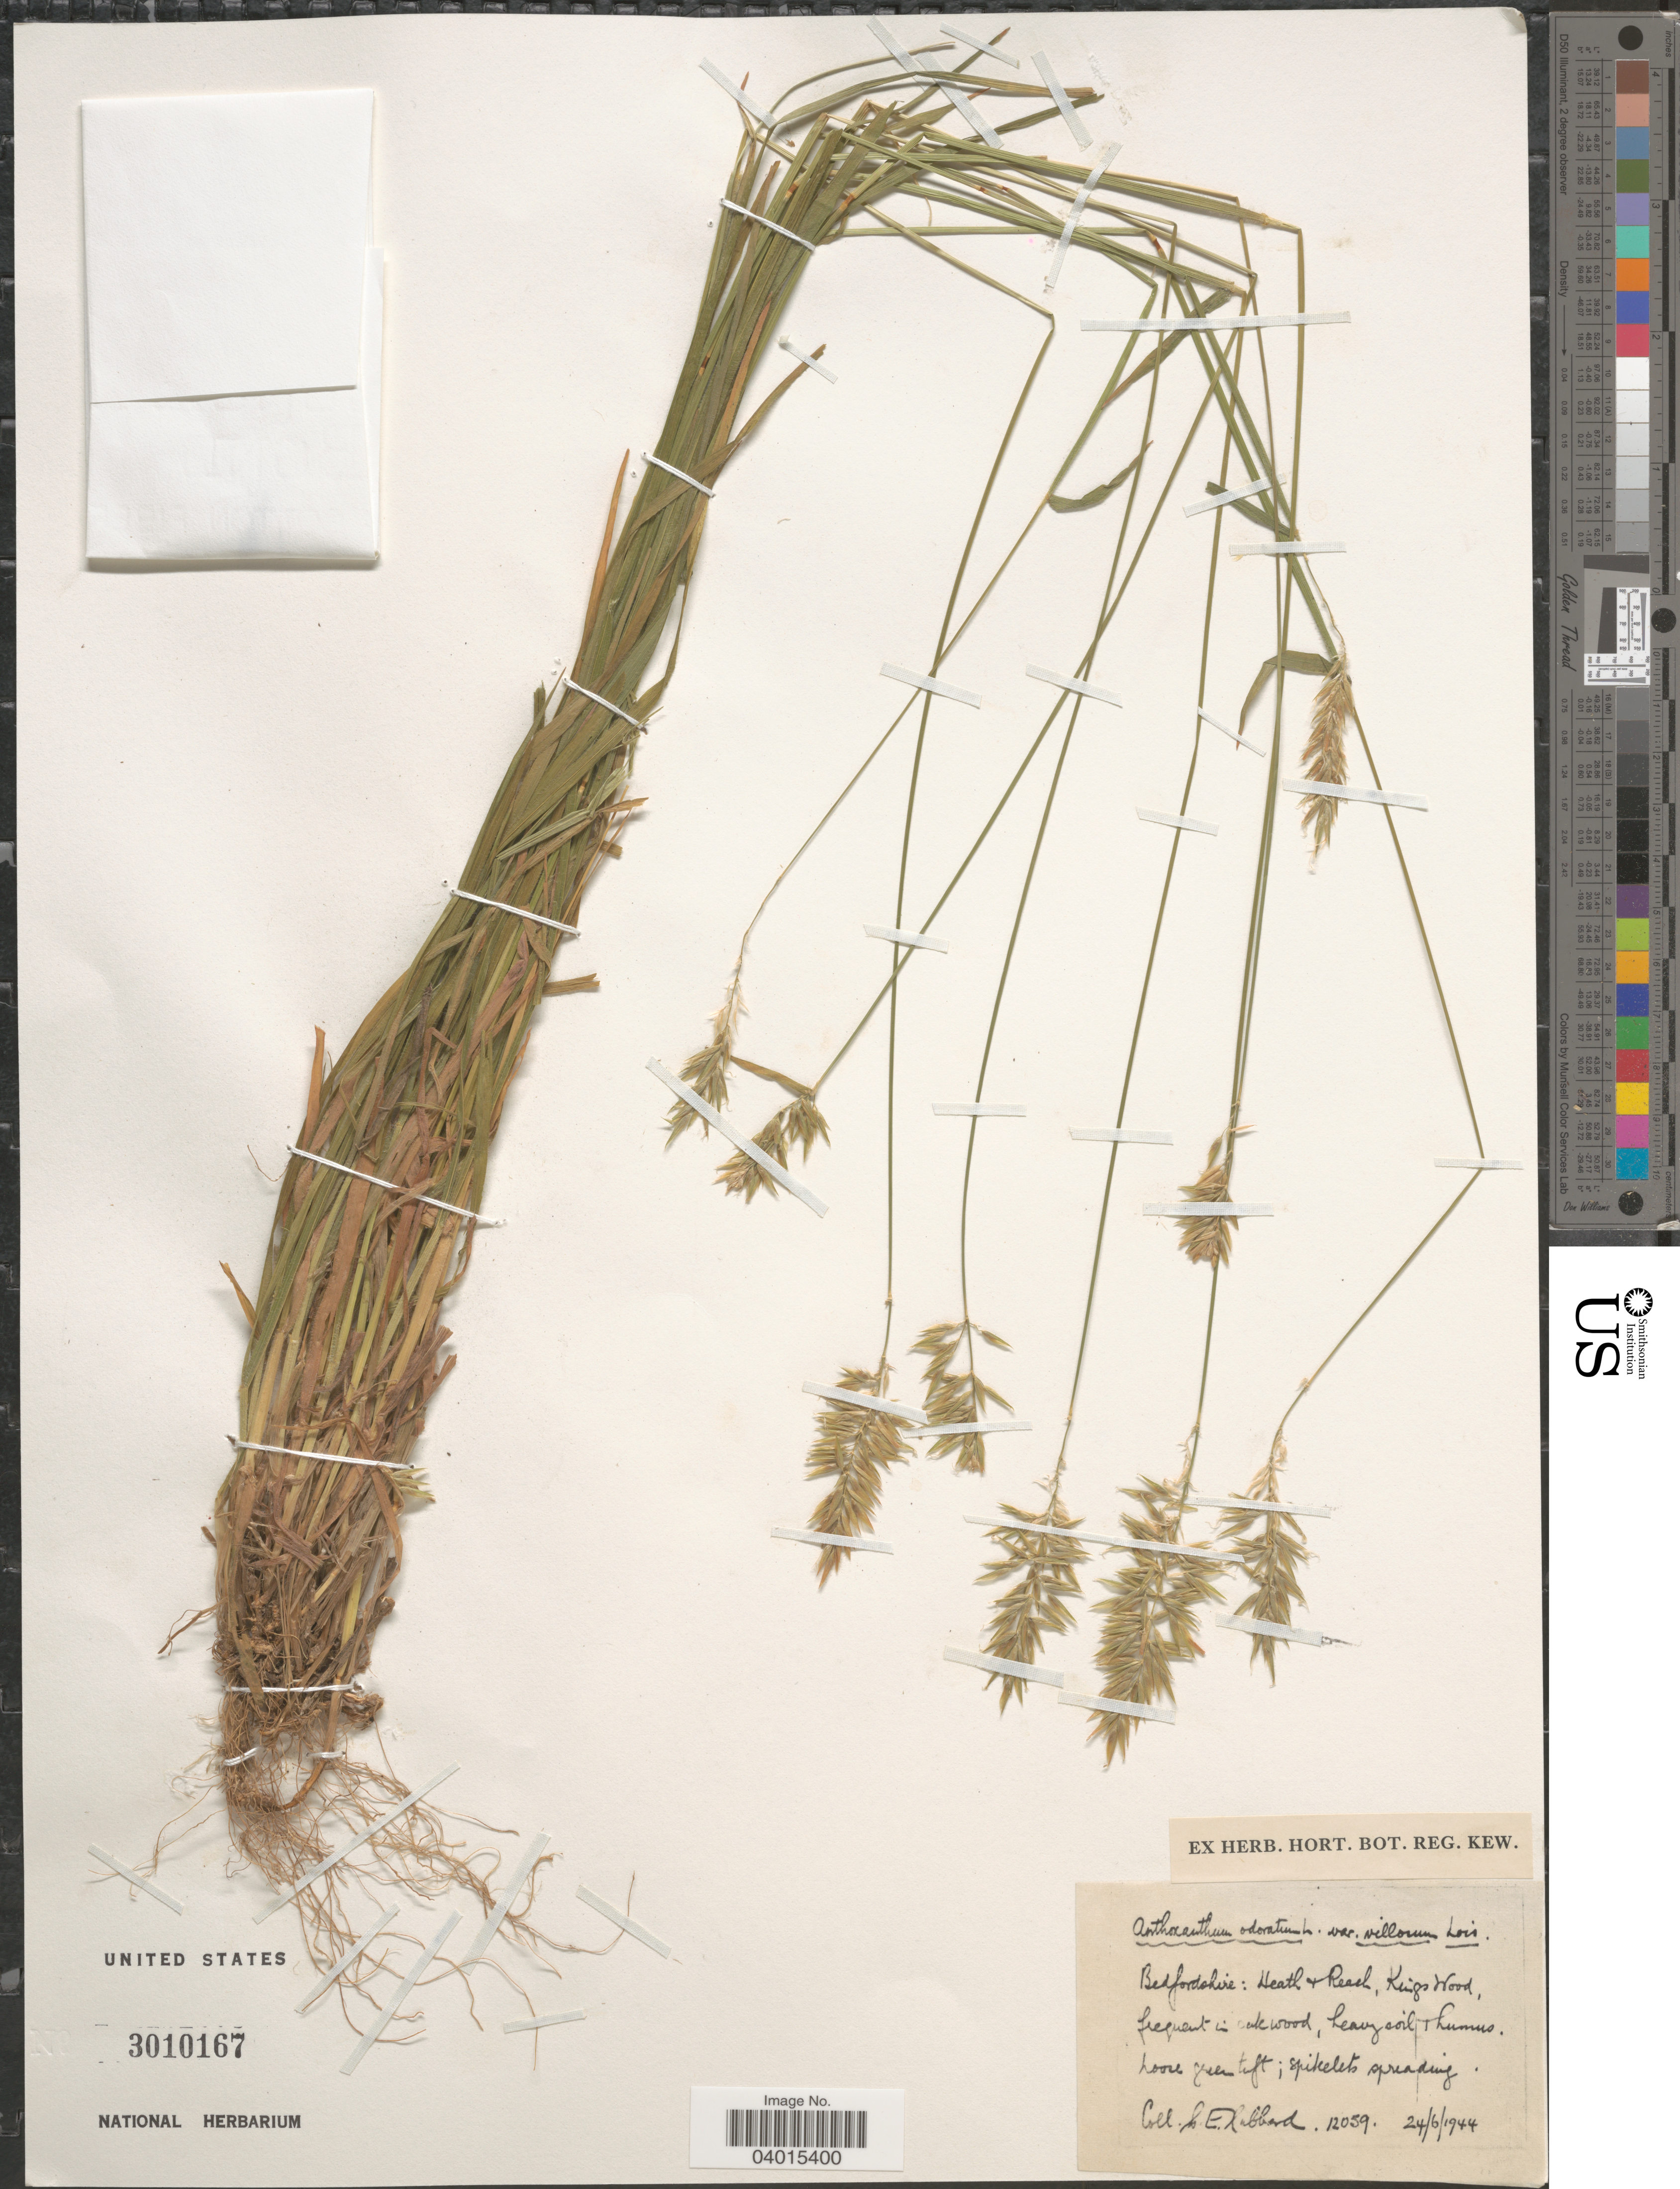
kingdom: Plantae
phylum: Tracheophyta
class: Liliopsida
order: Poales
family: Poaceae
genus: Anthoxanthum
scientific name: Anthoxanthum odoratum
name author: L.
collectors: C. E. Hubbard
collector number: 12059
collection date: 1944-06-24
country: United Kingdom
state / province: England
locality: Bedfordshire: Heath & Reach, Kings Wood.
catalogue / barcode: US 3010167